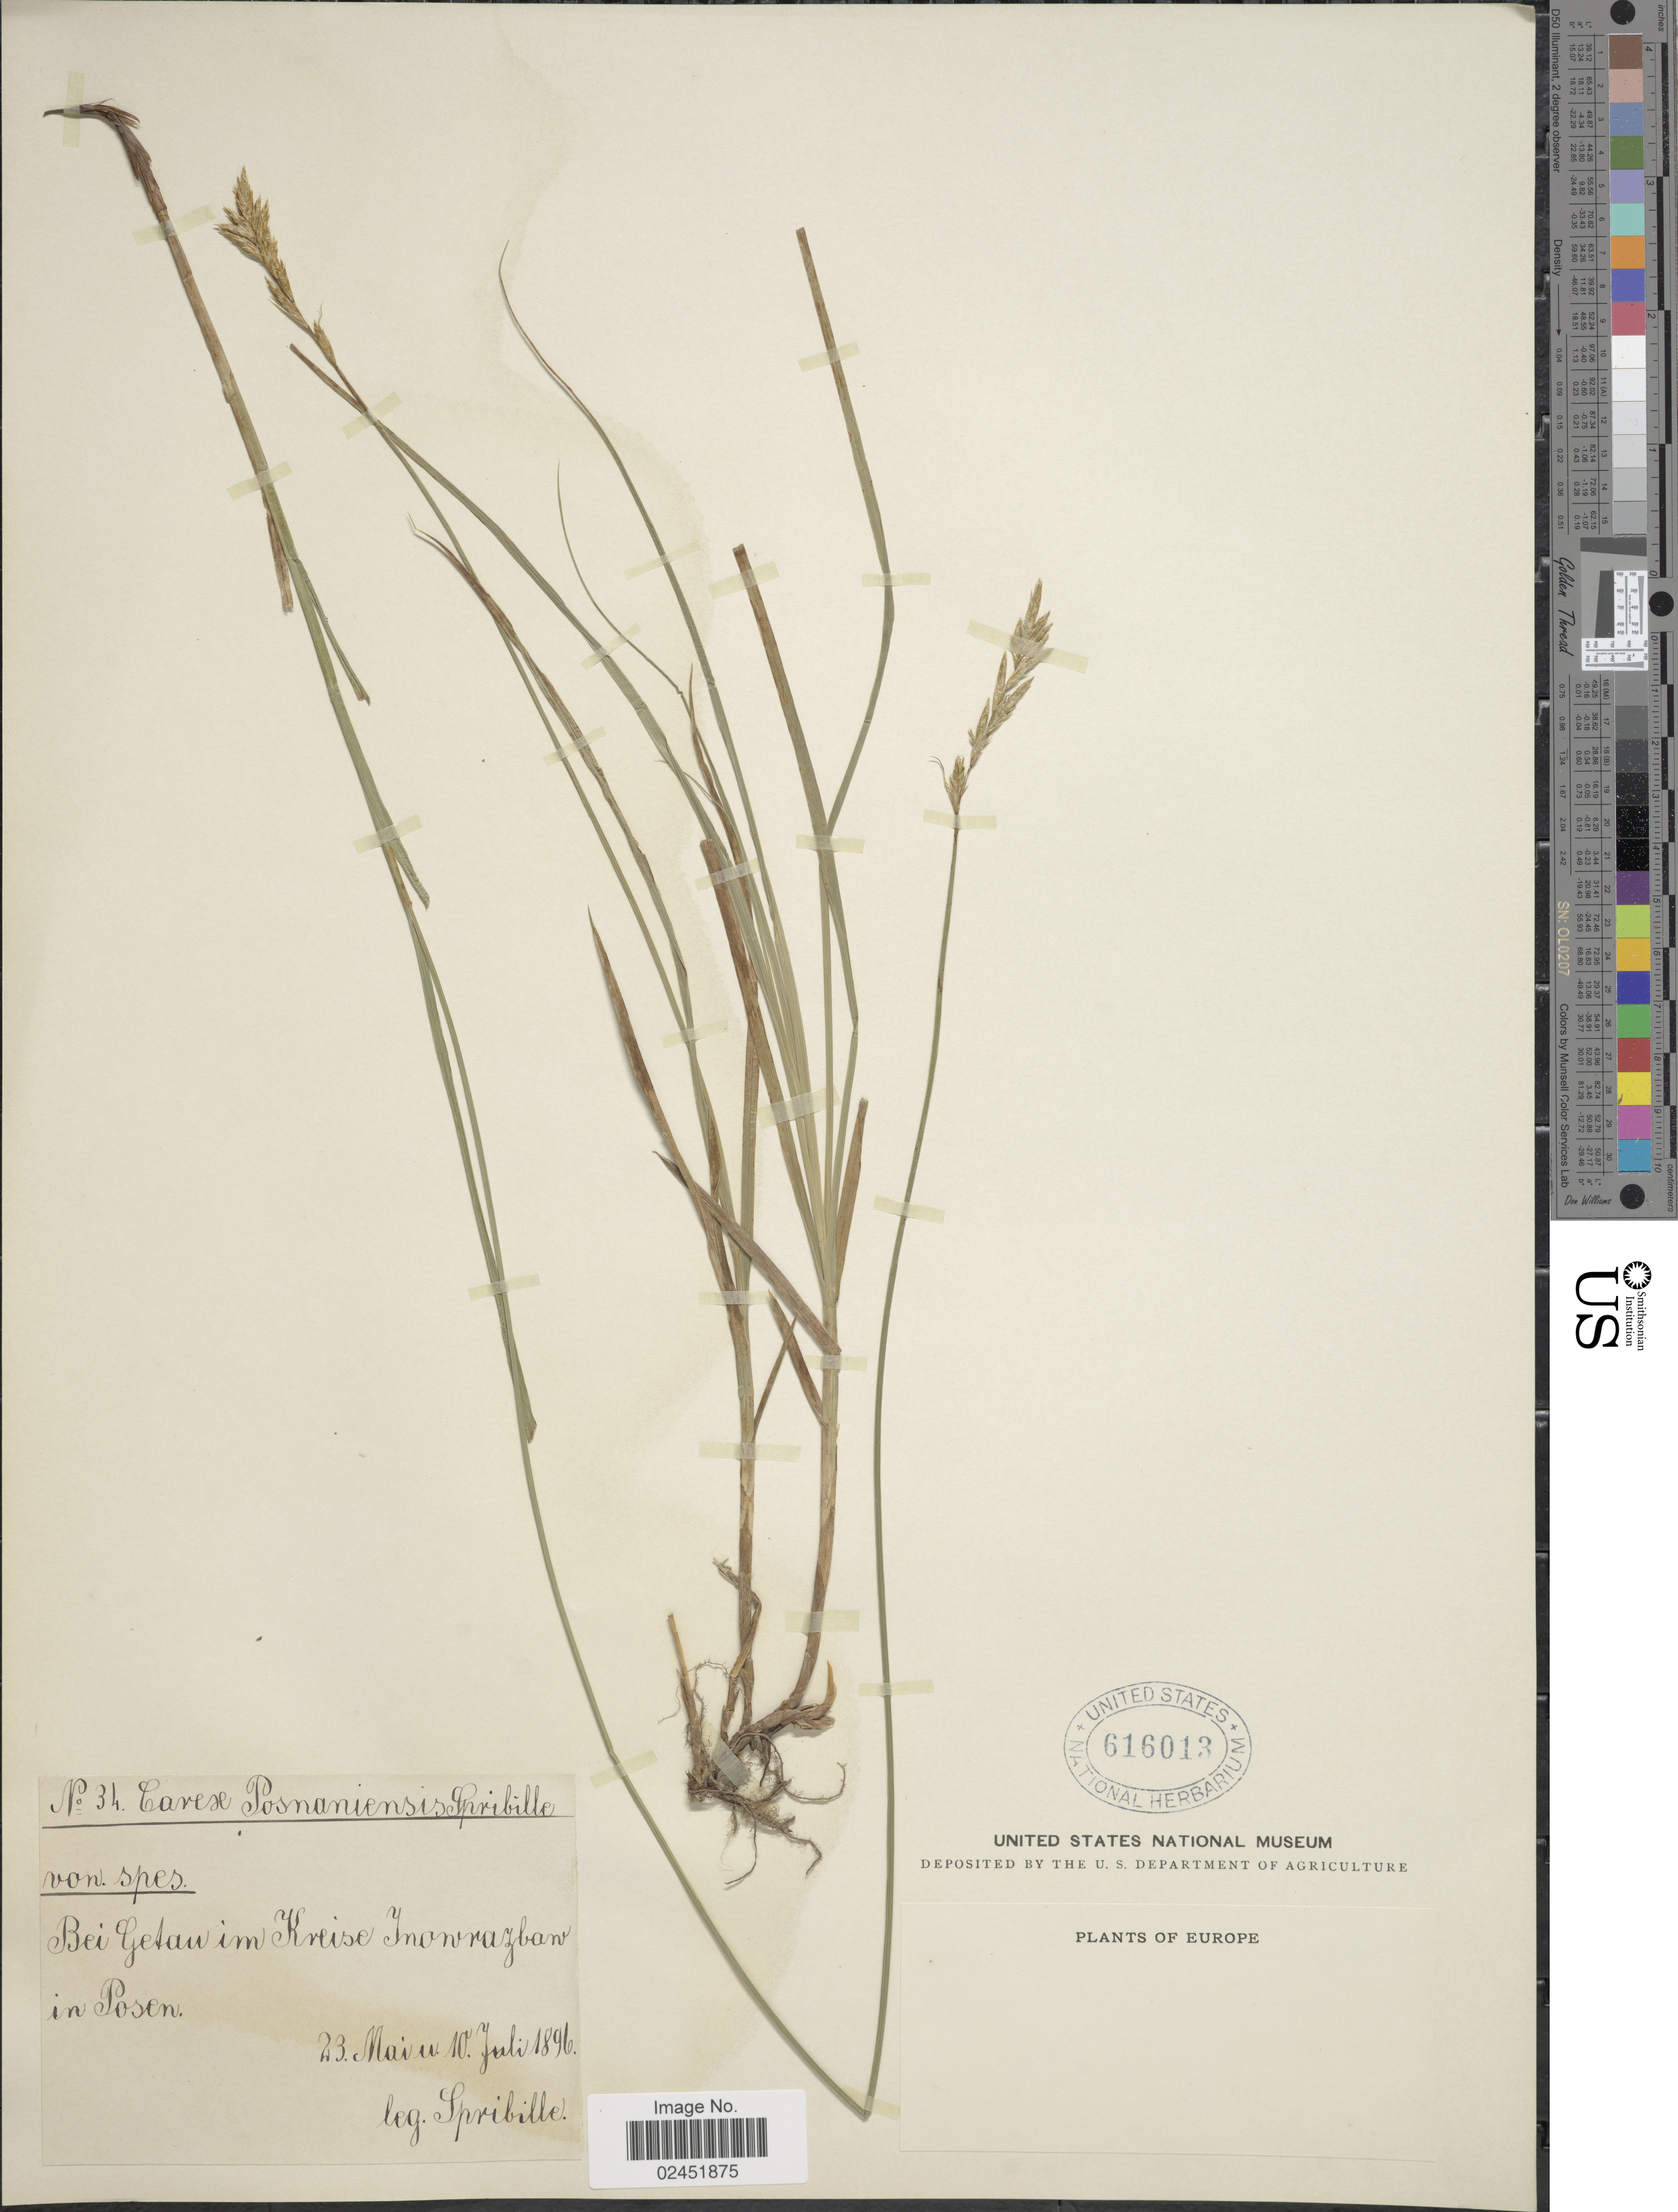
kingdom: Plantae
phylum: Tracheophyta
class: Liliopsida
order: Poales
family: Cyperaceae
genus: Carex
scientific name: Carex repens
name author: Bellardi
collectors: Spribille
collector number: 34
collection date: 1896-05-23/1896-07-10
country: Poland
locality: Bei Getan im Kreise Inowrazbaw in Posen. Europe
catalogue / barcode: US 616013